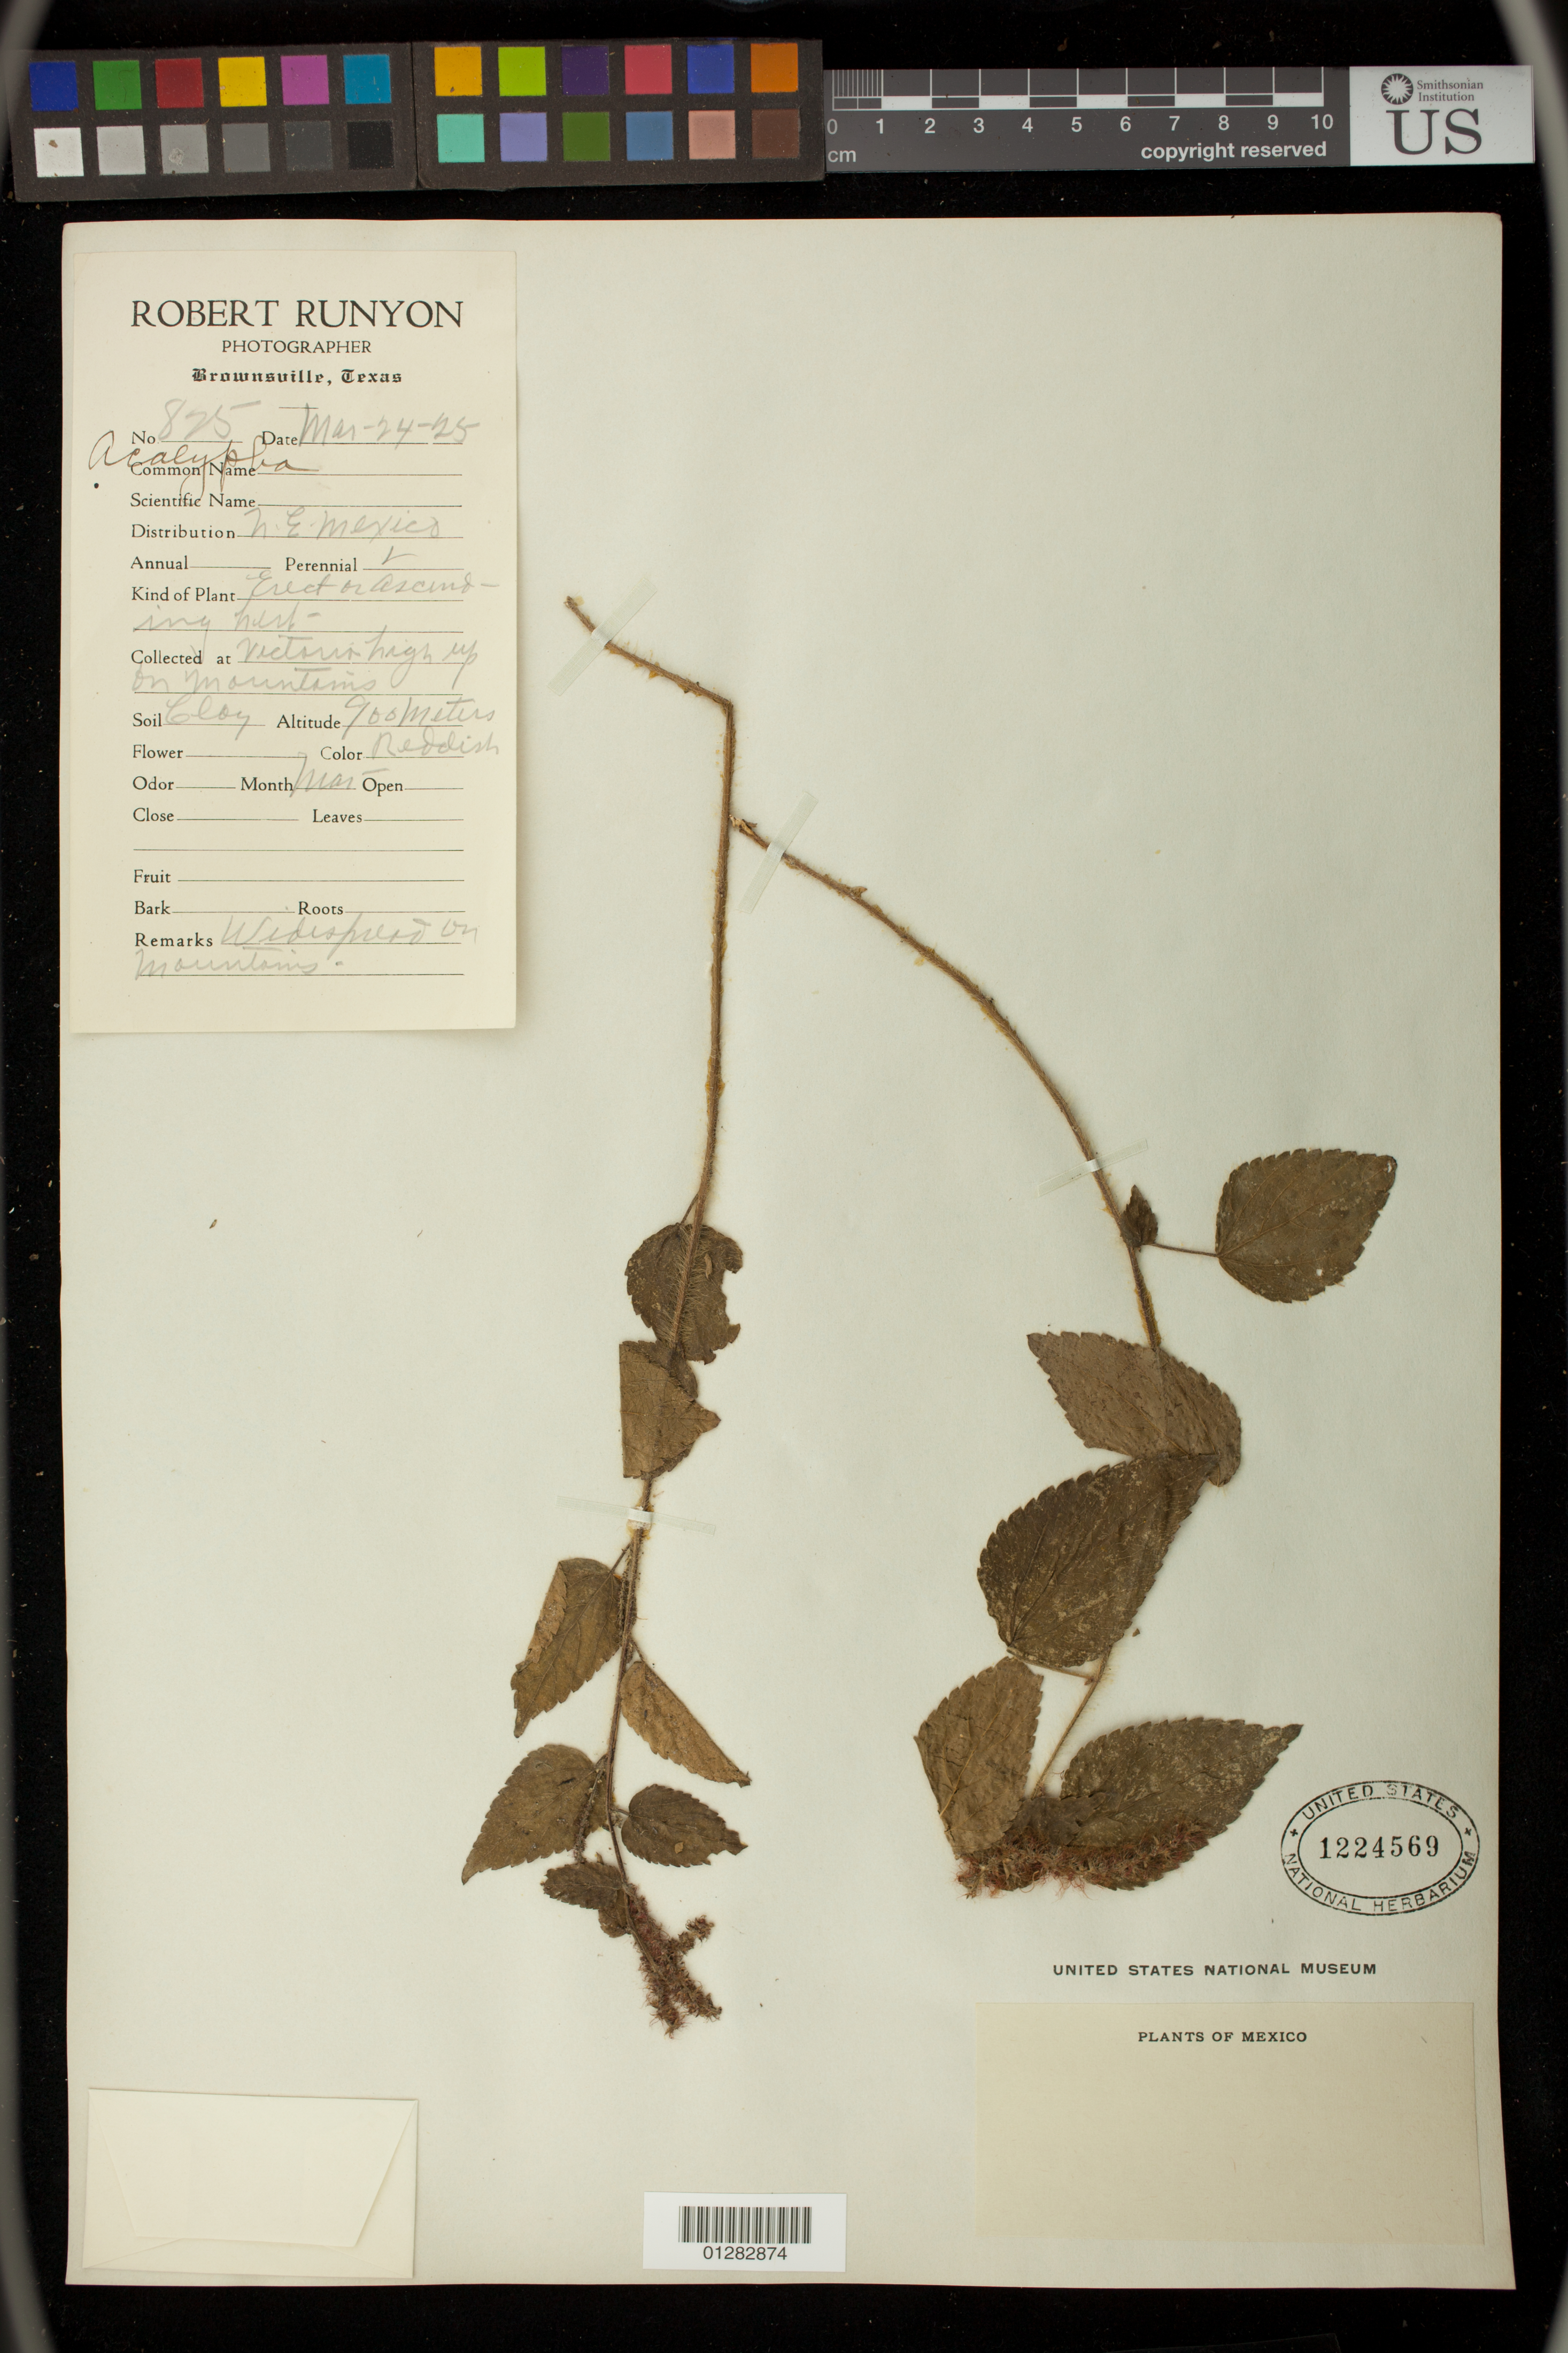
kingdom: Plantae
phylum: Tracheophyta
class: Magnoliopsida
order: Malpighiales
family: Euphorbiaceae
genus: Acalypha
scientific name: Acalypha sp.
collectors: R. Runyon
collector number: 825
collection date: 1925-03-24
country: Mexico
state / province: Tamaulipas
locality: Victoria, high up on mountains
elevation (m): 274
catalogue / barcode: US 1224569